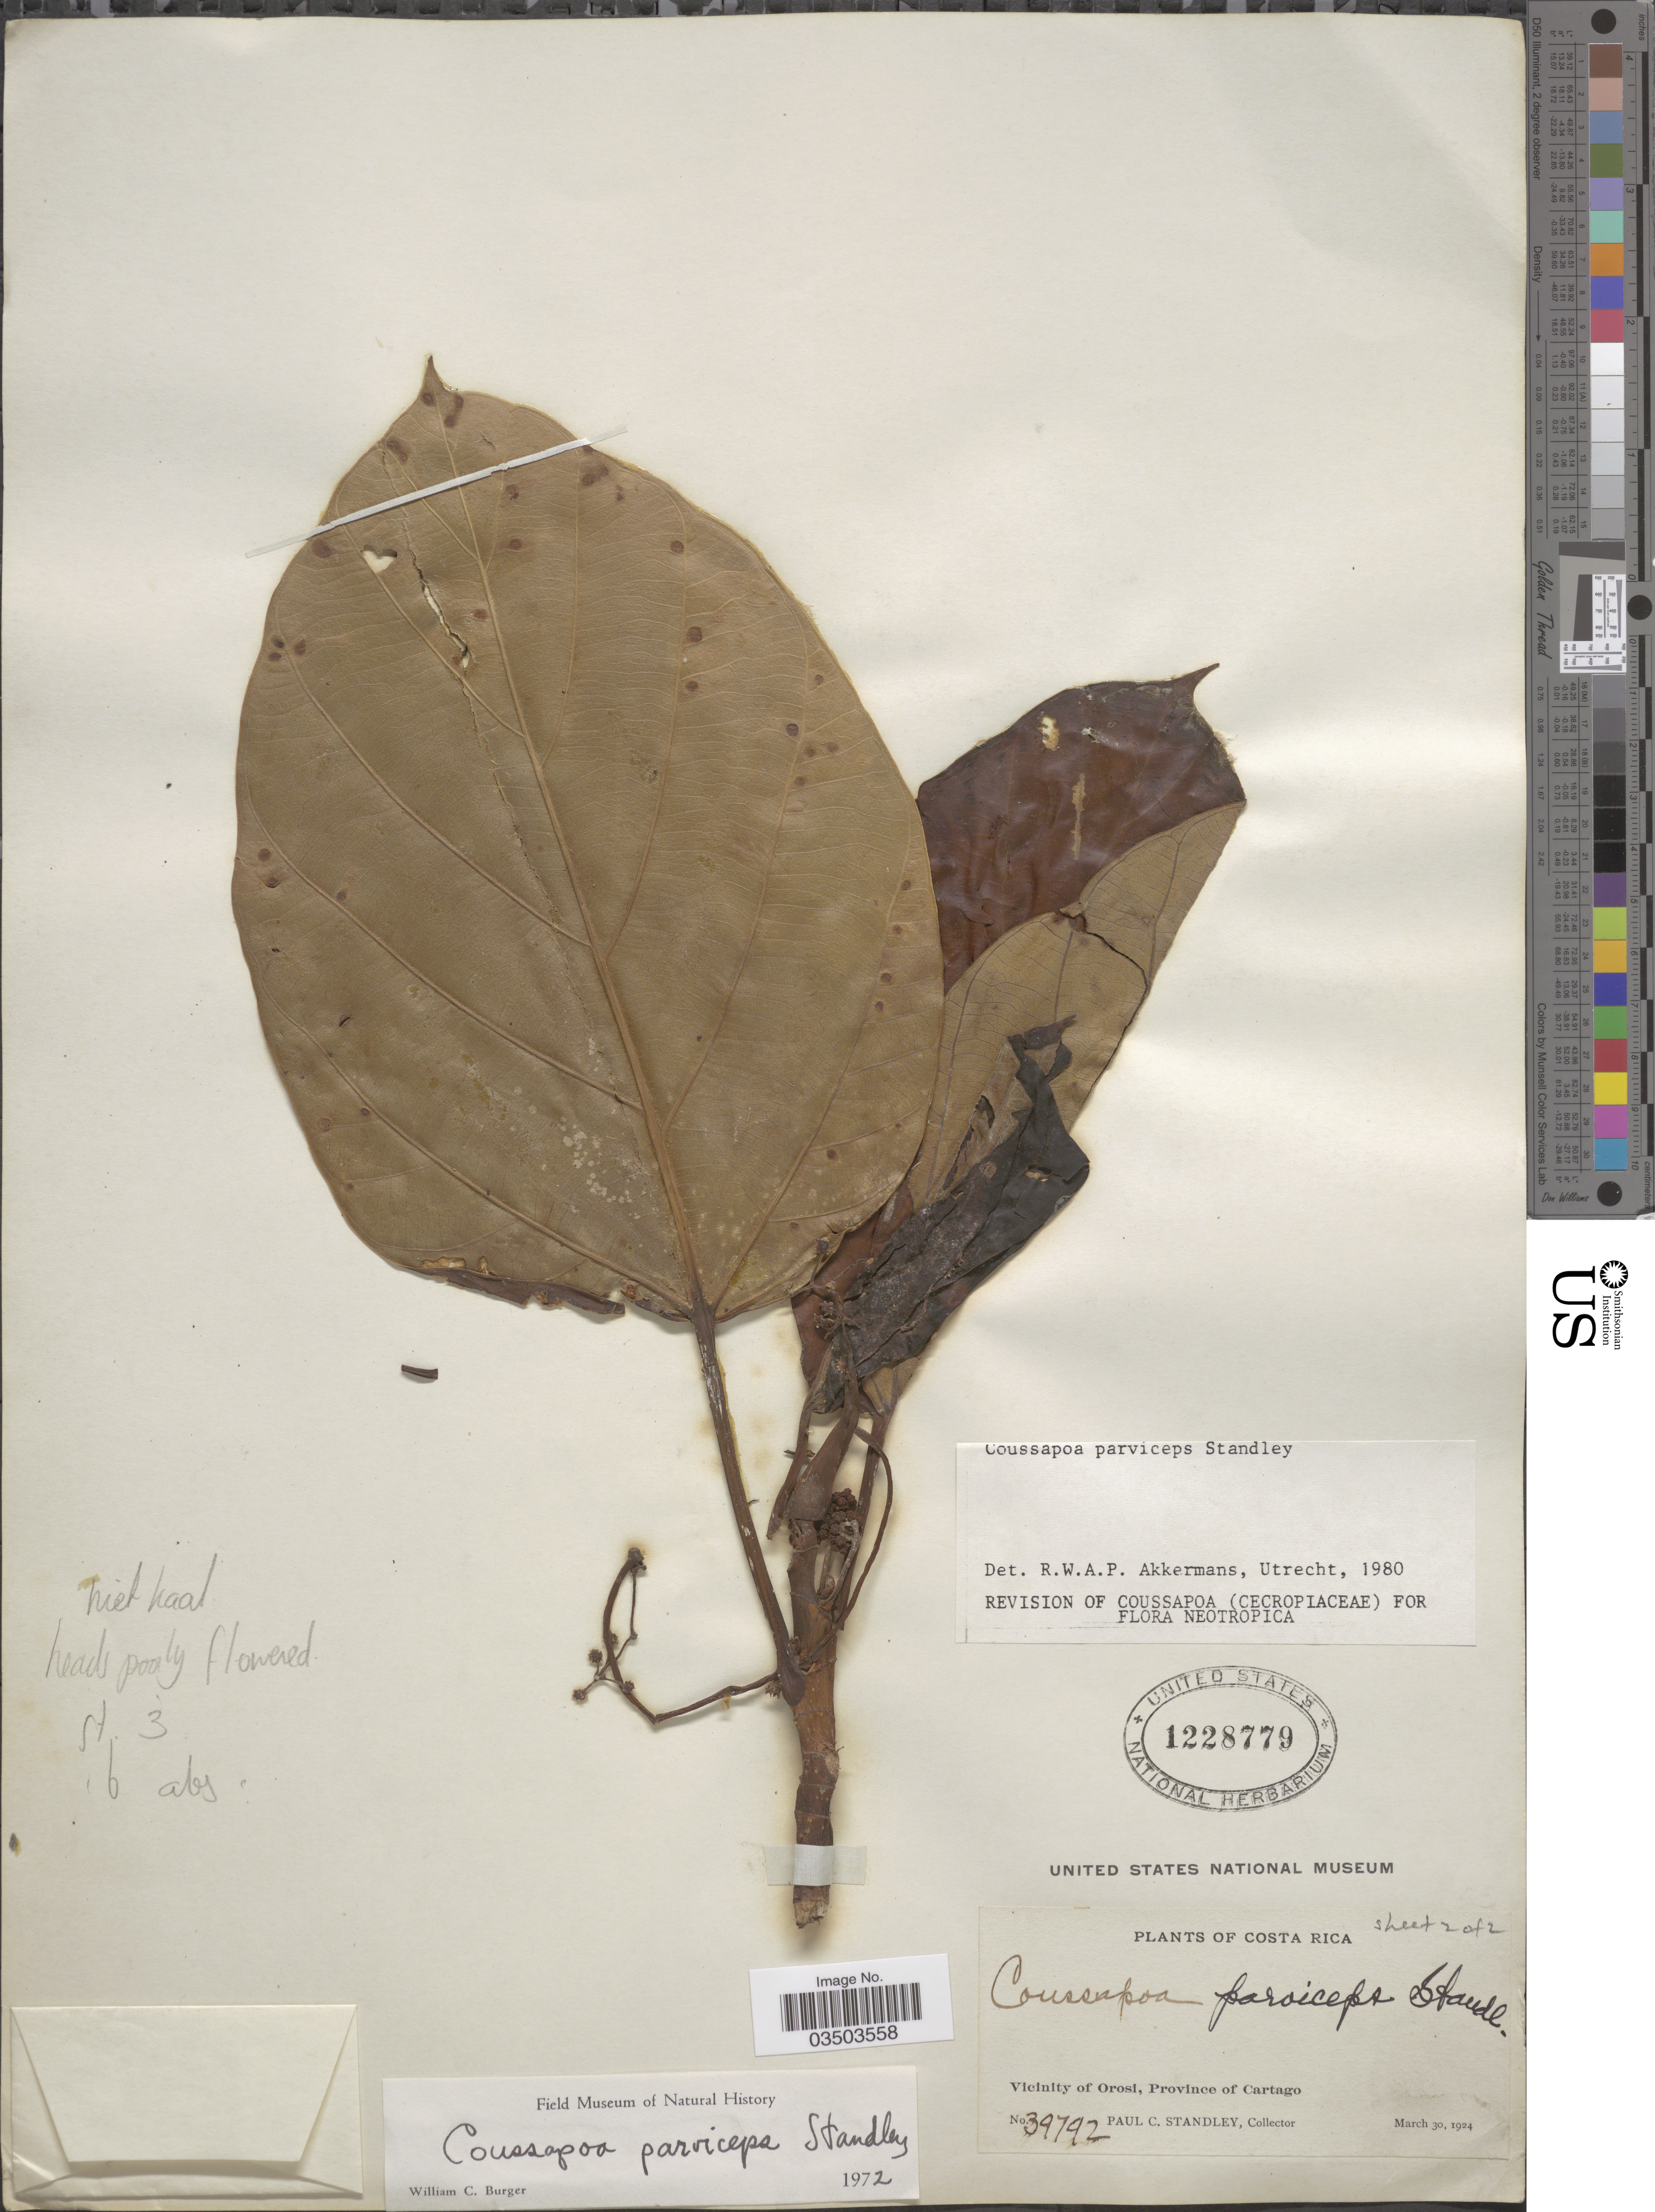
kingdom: Plantae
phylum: Tracheophyta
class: Magnoliopsida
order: Rosales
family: Urticaceae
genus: Coussapoa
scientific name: Coussapoa parviceps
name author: Standl.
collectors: P. C. Standley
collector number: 39792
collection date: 1924-03-30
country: Costa Rica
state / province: Cartago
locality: Vicinity of Orosi.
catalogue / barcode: US 1228779